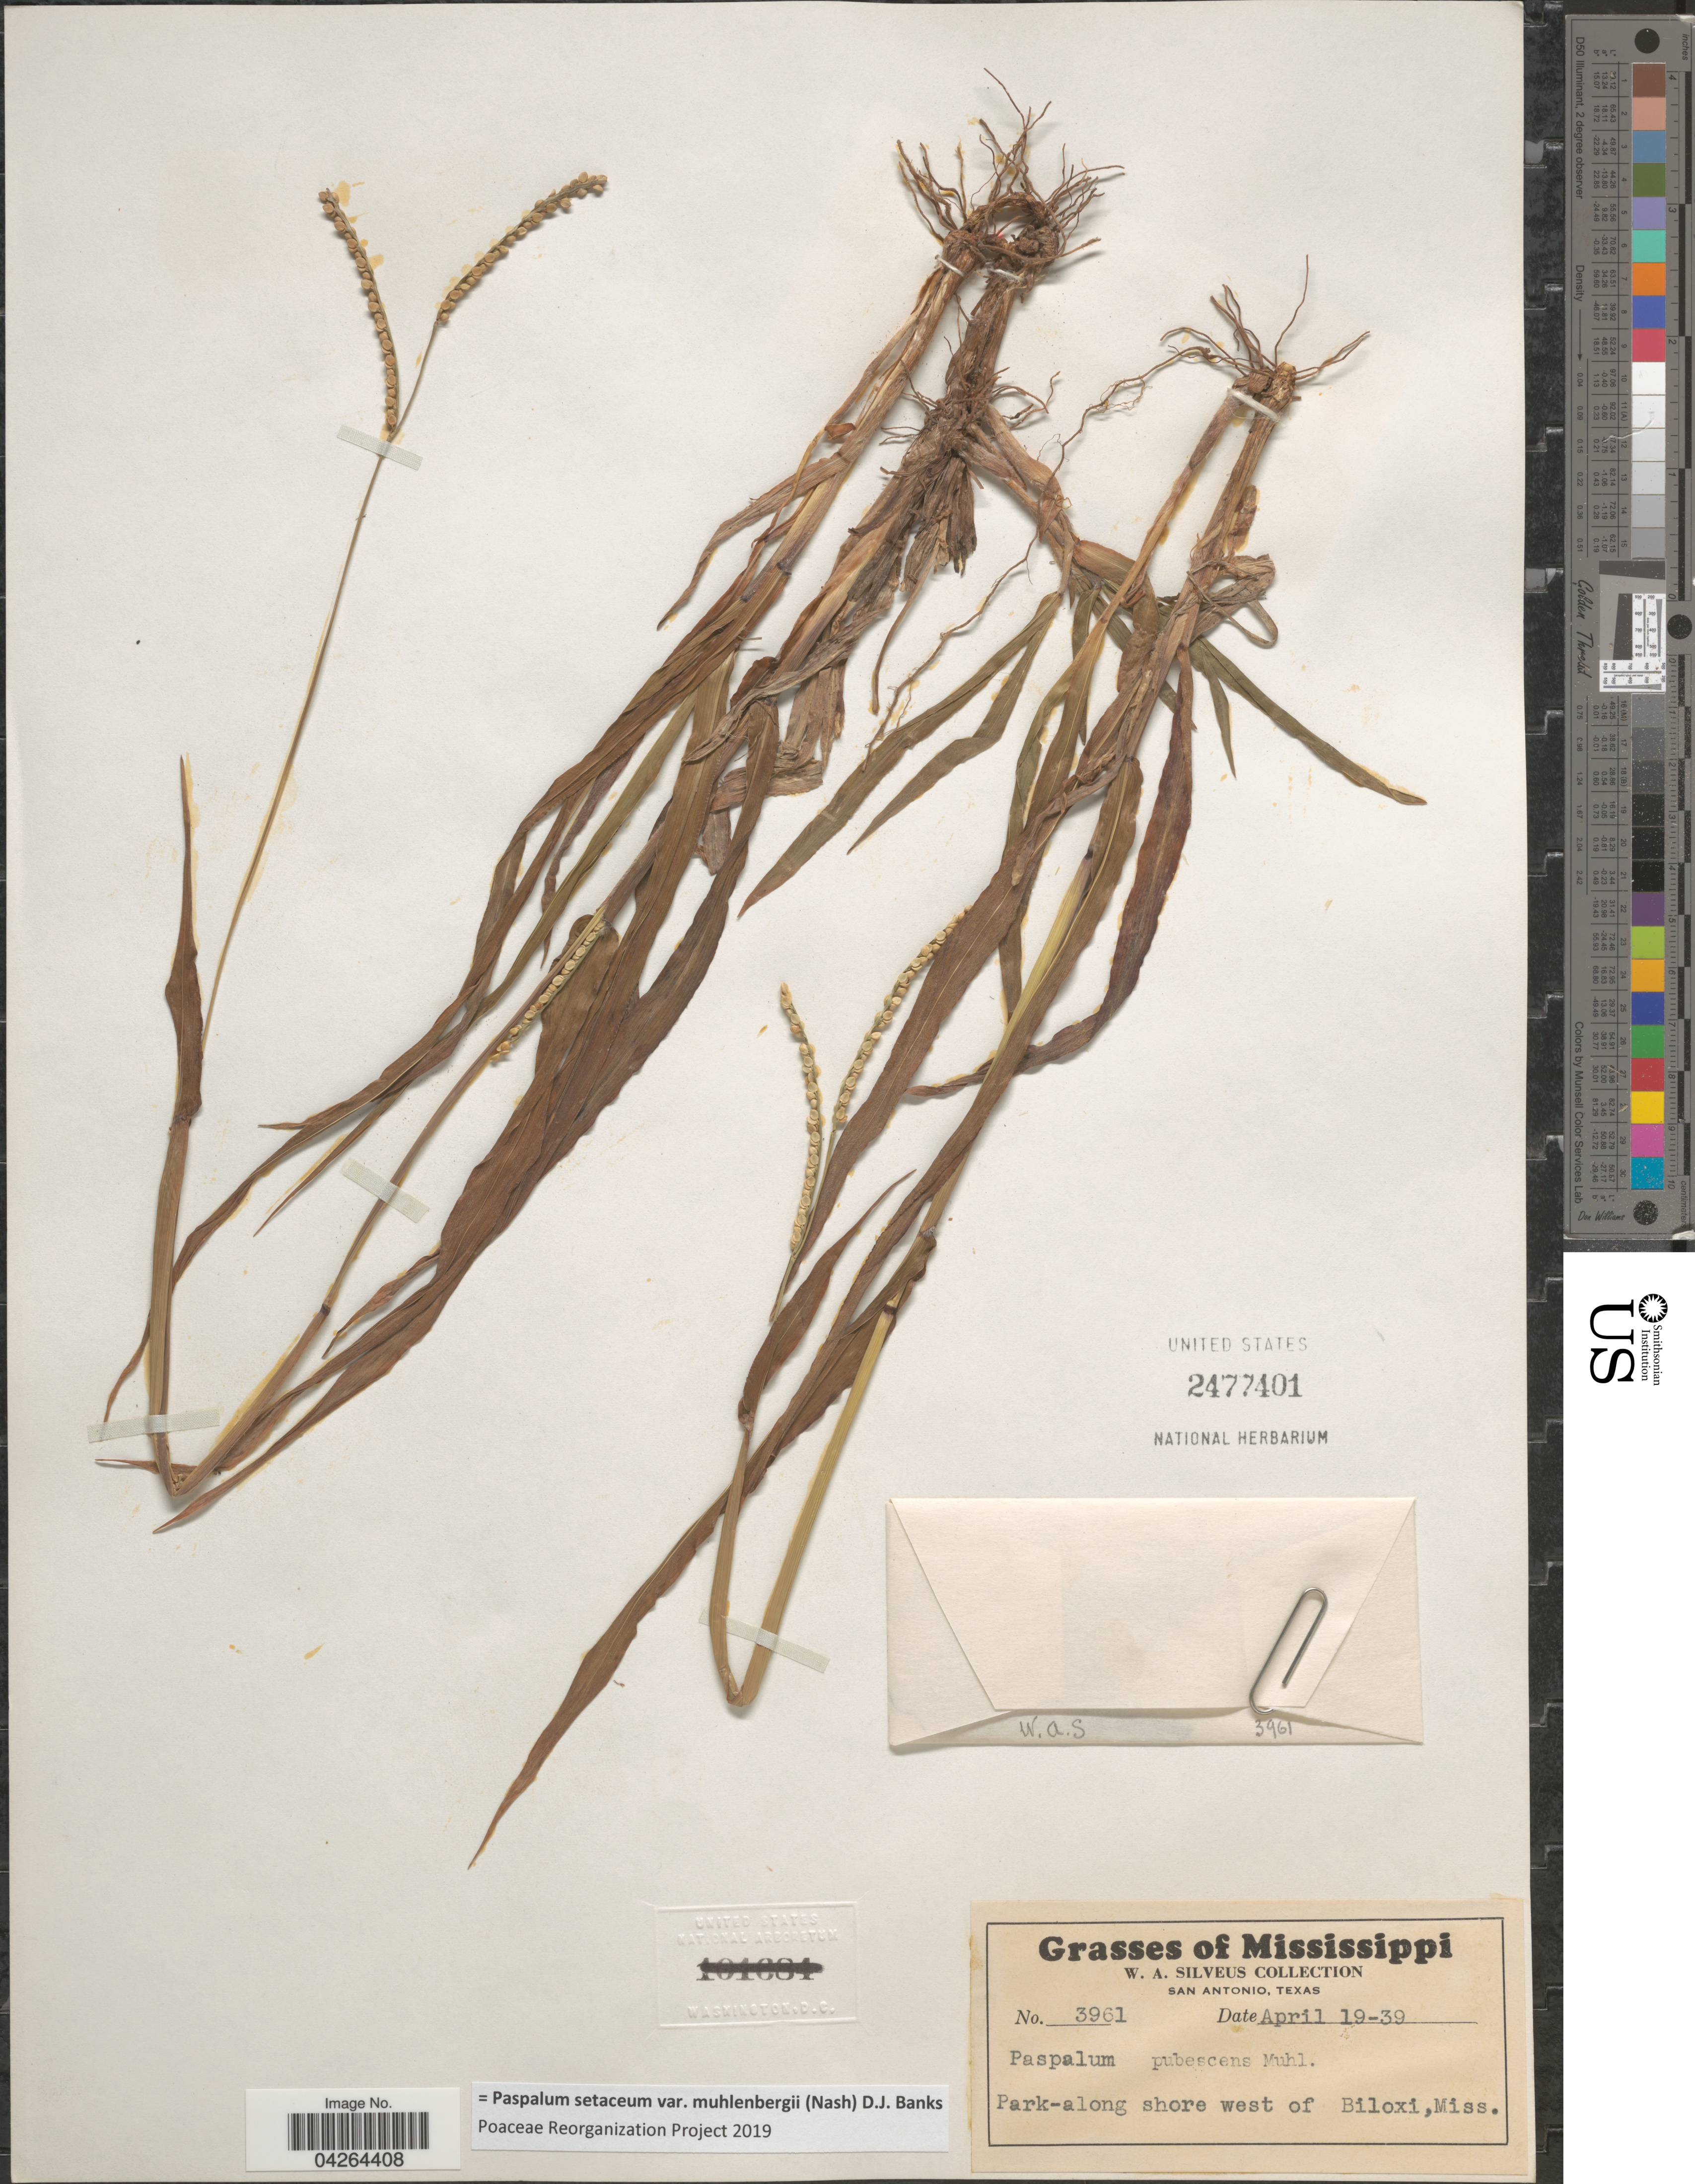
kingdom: Plantae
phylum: Tracheophyta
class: Liliopsida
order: Poales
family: Poaceae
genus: Paspalum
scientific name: Paspalum setaceum var. muhlenbergii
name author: (Nash) D.J. Banks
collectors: W. Silveus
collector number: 3961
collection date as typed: Transcribed d/m/y: 19/4/39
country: United States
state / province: Mississippi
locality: Park-along shore west of Biloxi.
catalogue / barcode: US 2477401